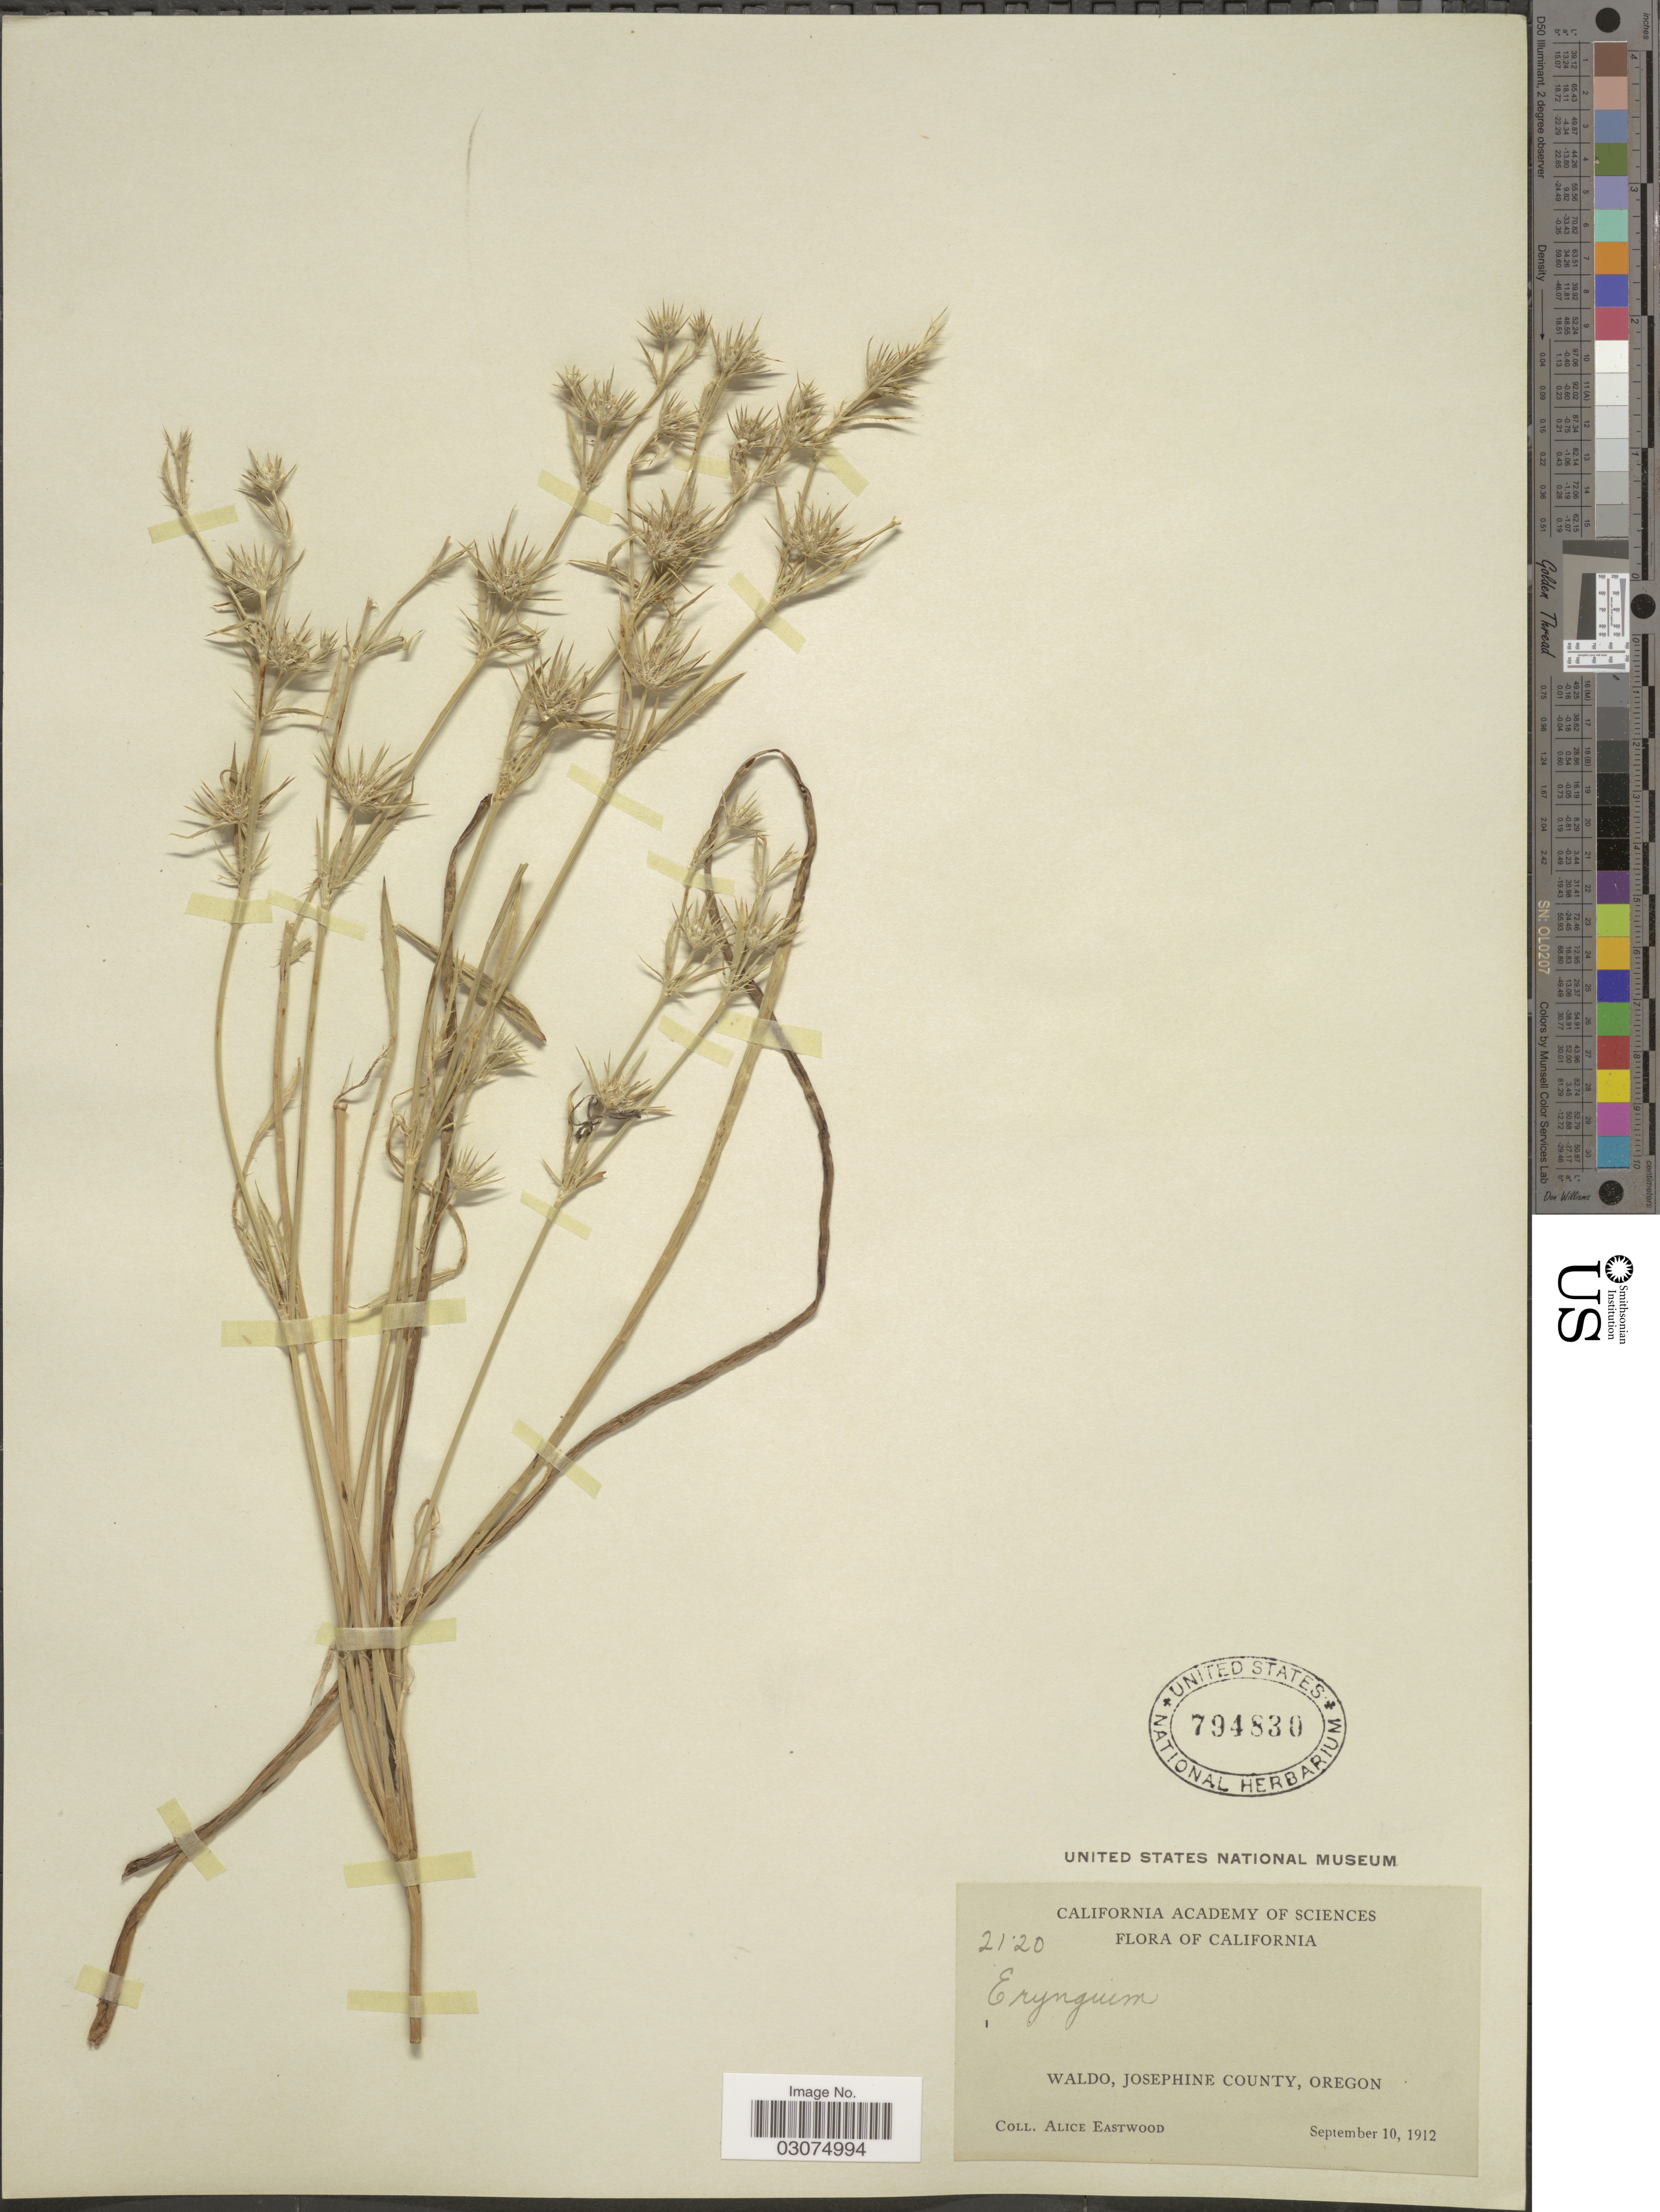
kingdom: Plantae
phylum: Tracheophyta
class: Magnoliopsida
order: Apiales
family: Apiaceae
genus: Eryngium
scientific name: Eryngium petiolatum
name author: Hook.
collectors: A. Eastwood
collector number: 2120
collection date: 1912-09-10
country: United States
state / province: Oregon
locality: Waldo, Josephine County.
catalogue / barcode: US 794830